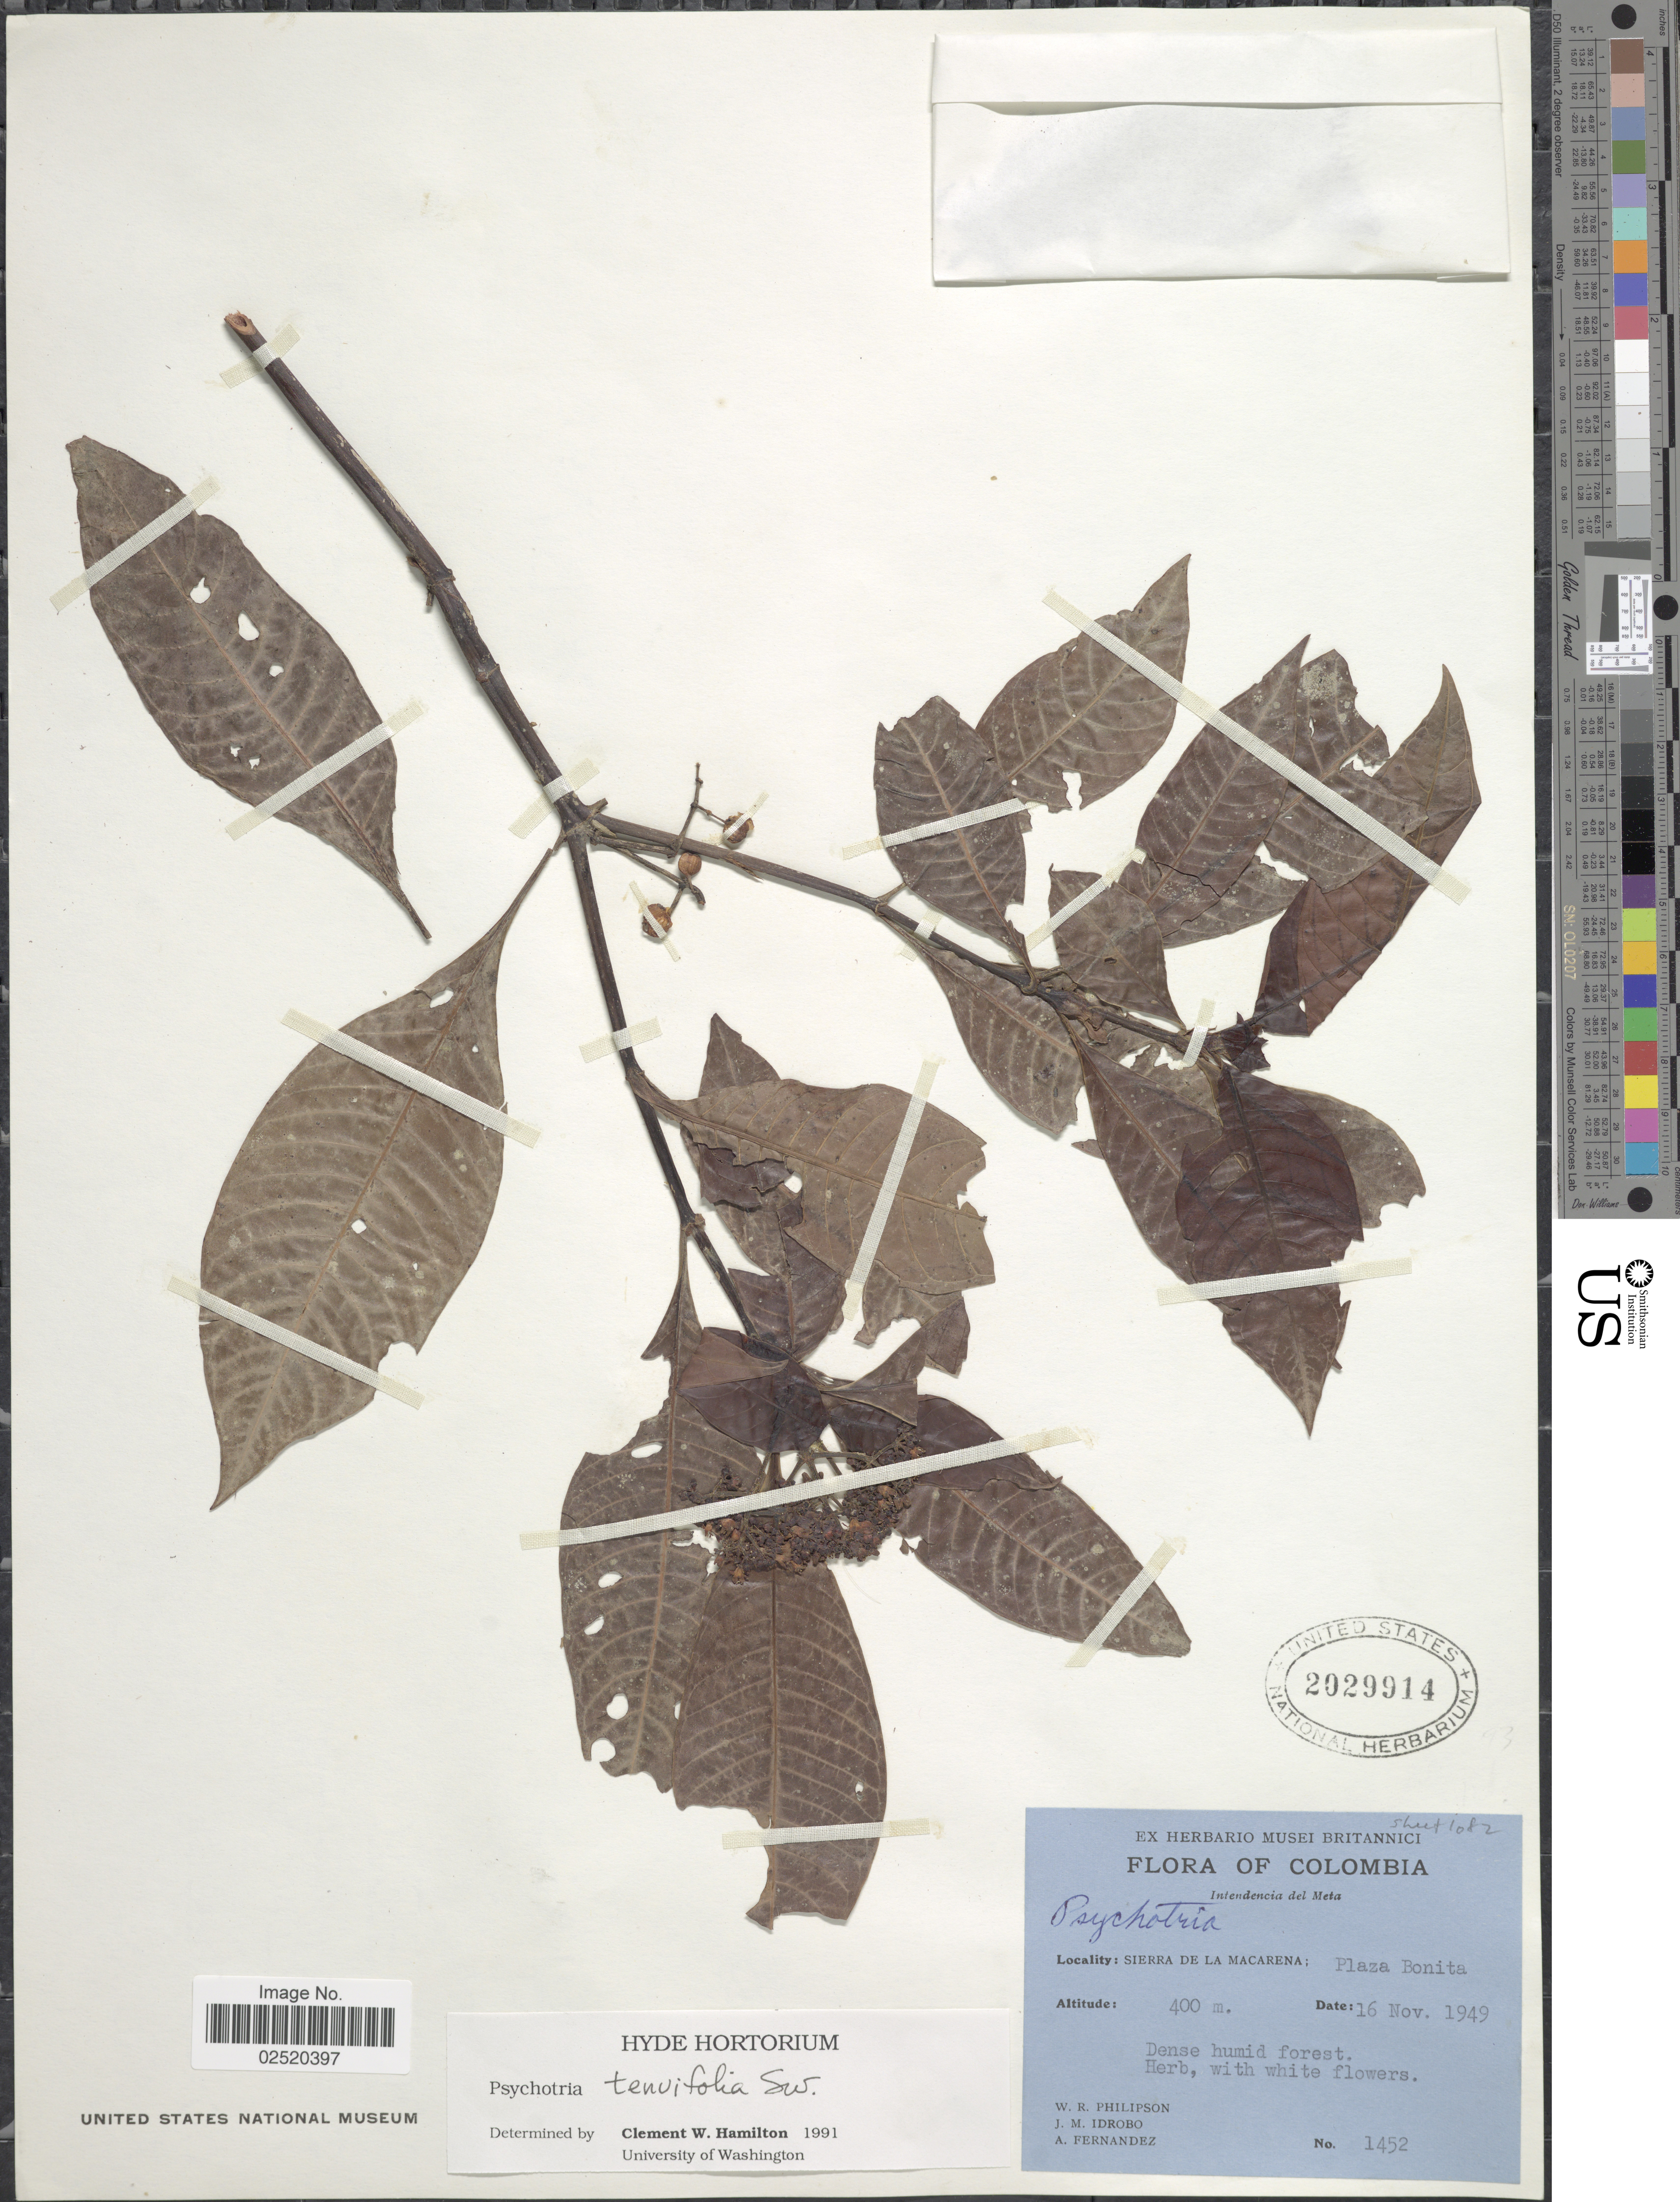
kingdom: Plantae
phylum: Tracheophyta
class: Magnoliopsida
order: Gentianales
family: Rubiaceae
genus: Psychotria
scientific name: Psychotria tenuifolia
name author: Sw.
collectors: W. R. Philipson, J. M. Idrobo & A. Fernandez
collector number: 1452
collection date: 1949-11-16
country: Colombia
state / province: Meta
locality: Sierra de la Macarena; Plaza Bonita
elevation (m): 400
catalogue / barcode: US 2029914